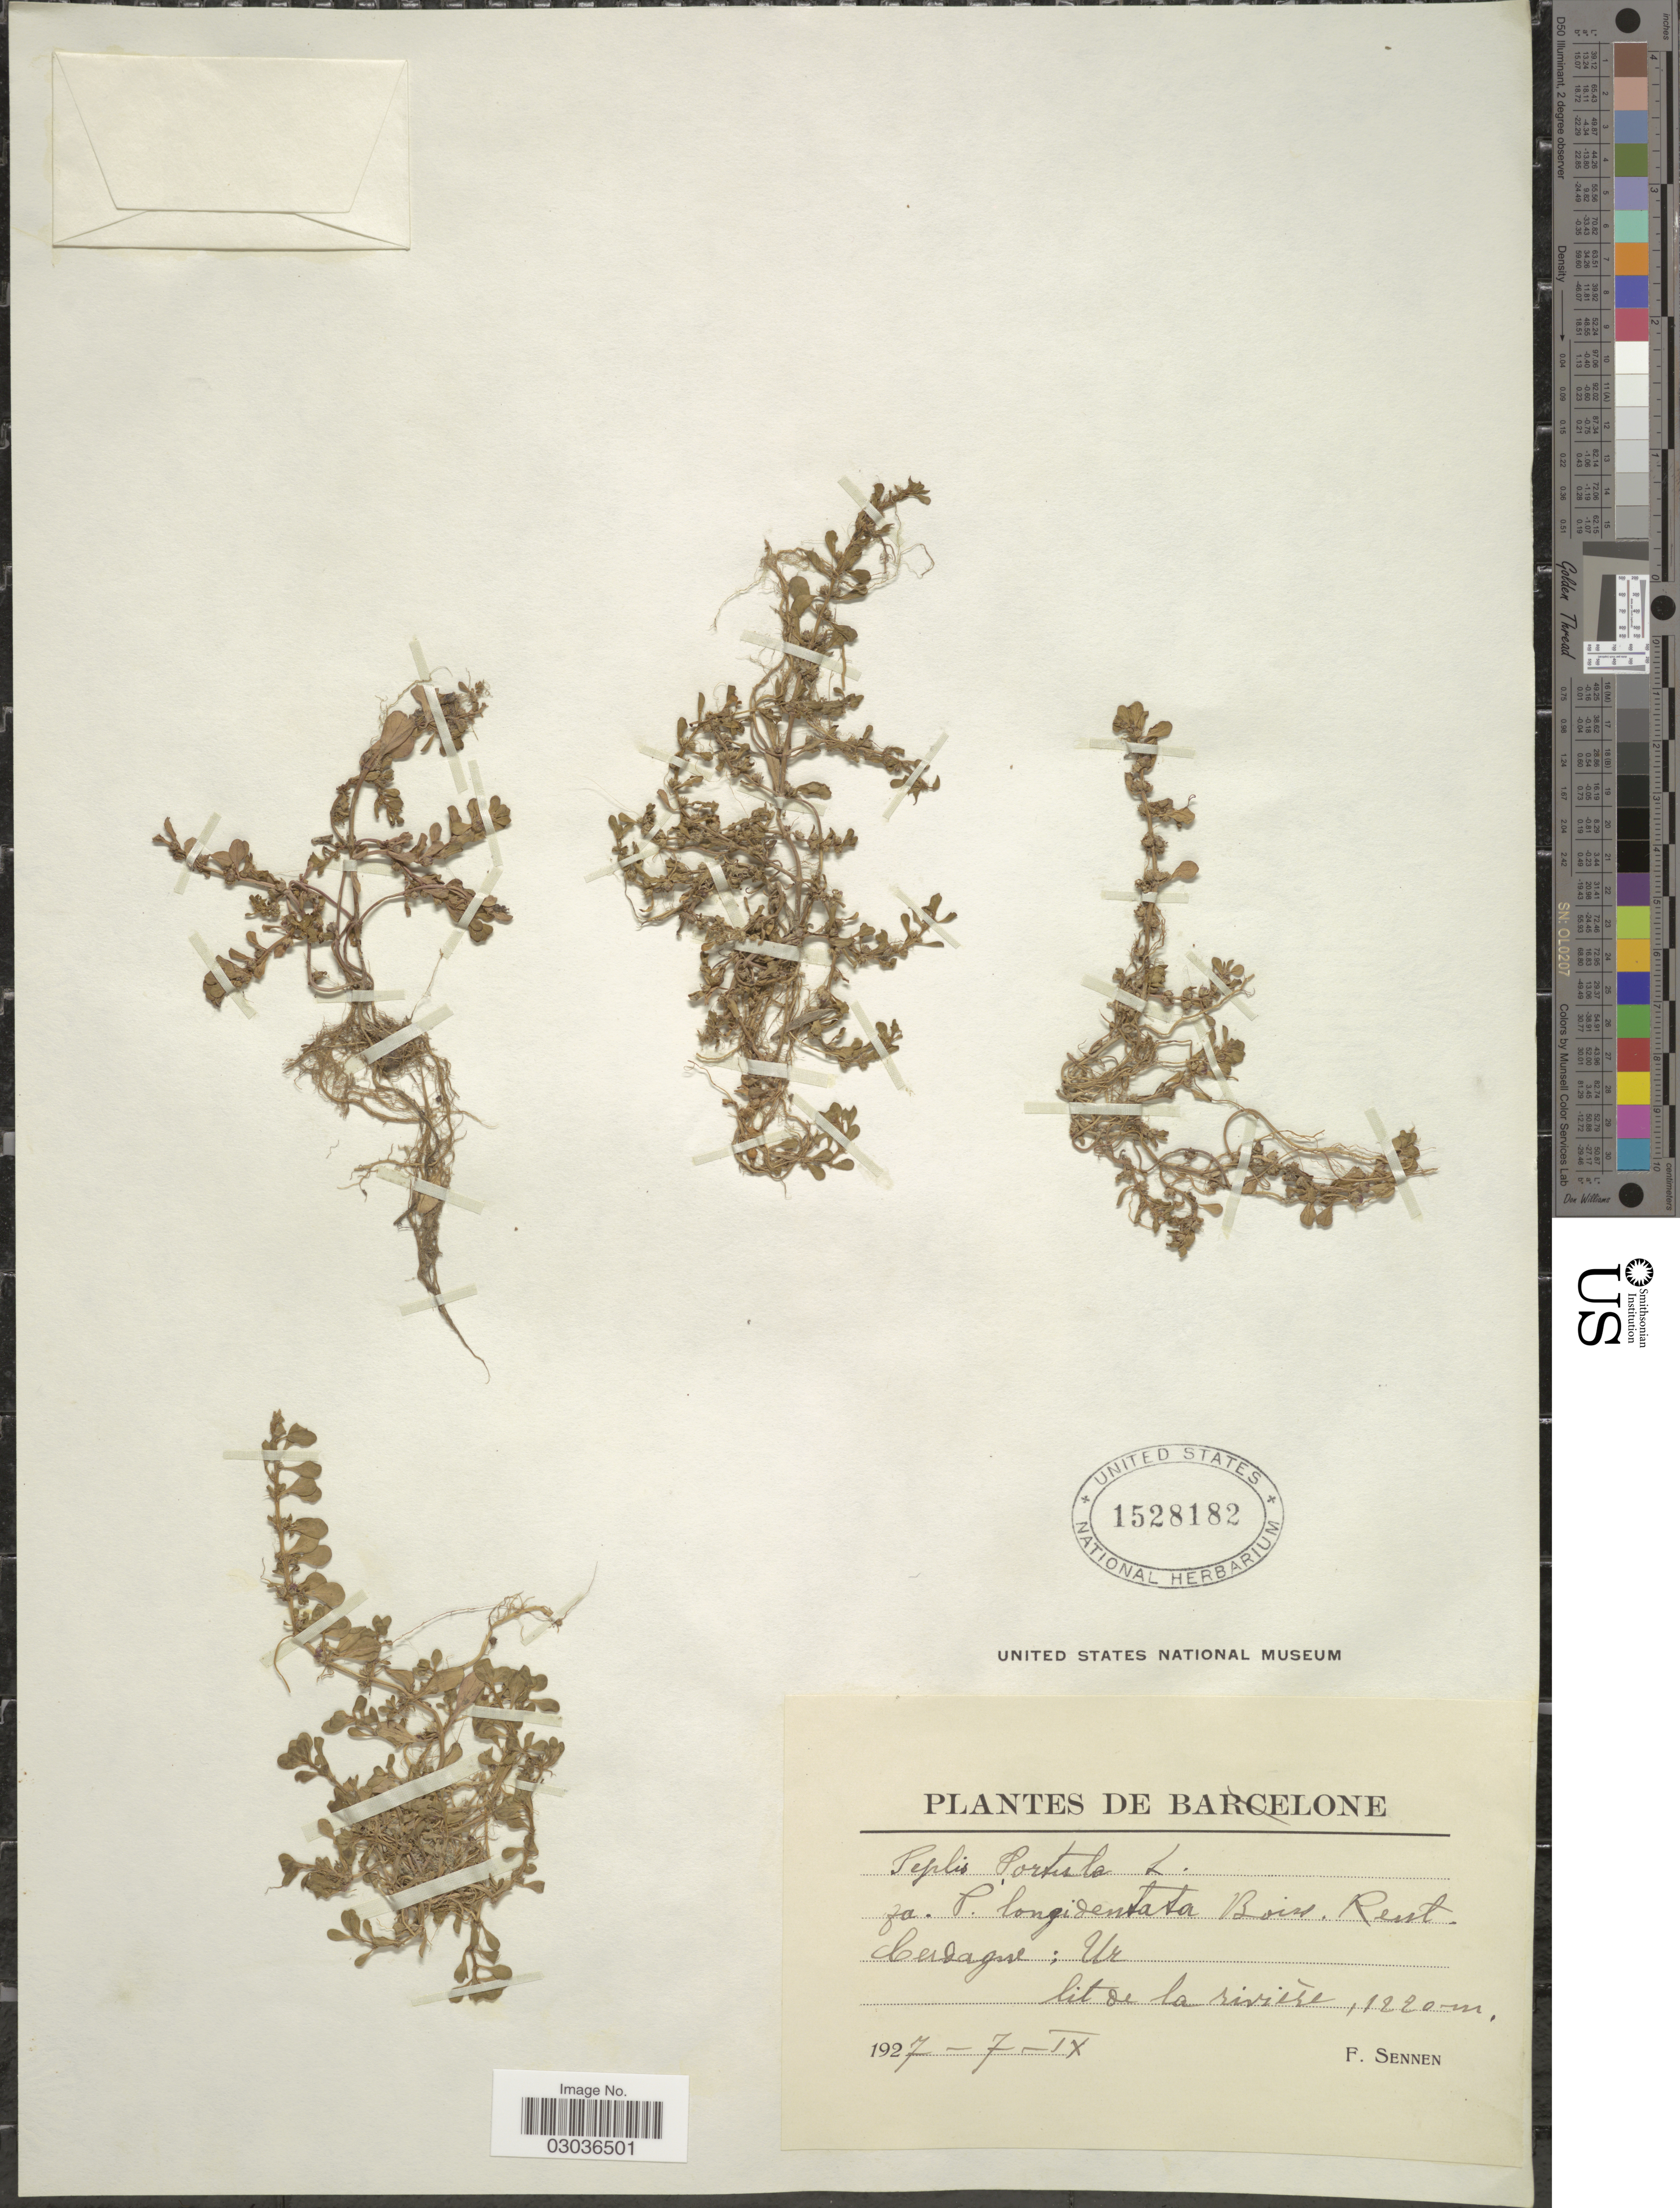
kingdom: Plantae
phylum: Tracheophyta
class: Magnoliopsida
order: Myrtales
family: Lythraceae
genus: Lythrum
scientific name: Lythrum portula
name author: (L.) D.A. Webb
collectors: E. Sennen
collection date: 1927-09-07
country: Spain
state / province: Islas Baleares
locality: Cerdagne; Ur lit de la rivière.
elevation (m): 1220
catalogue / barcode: US 1528182